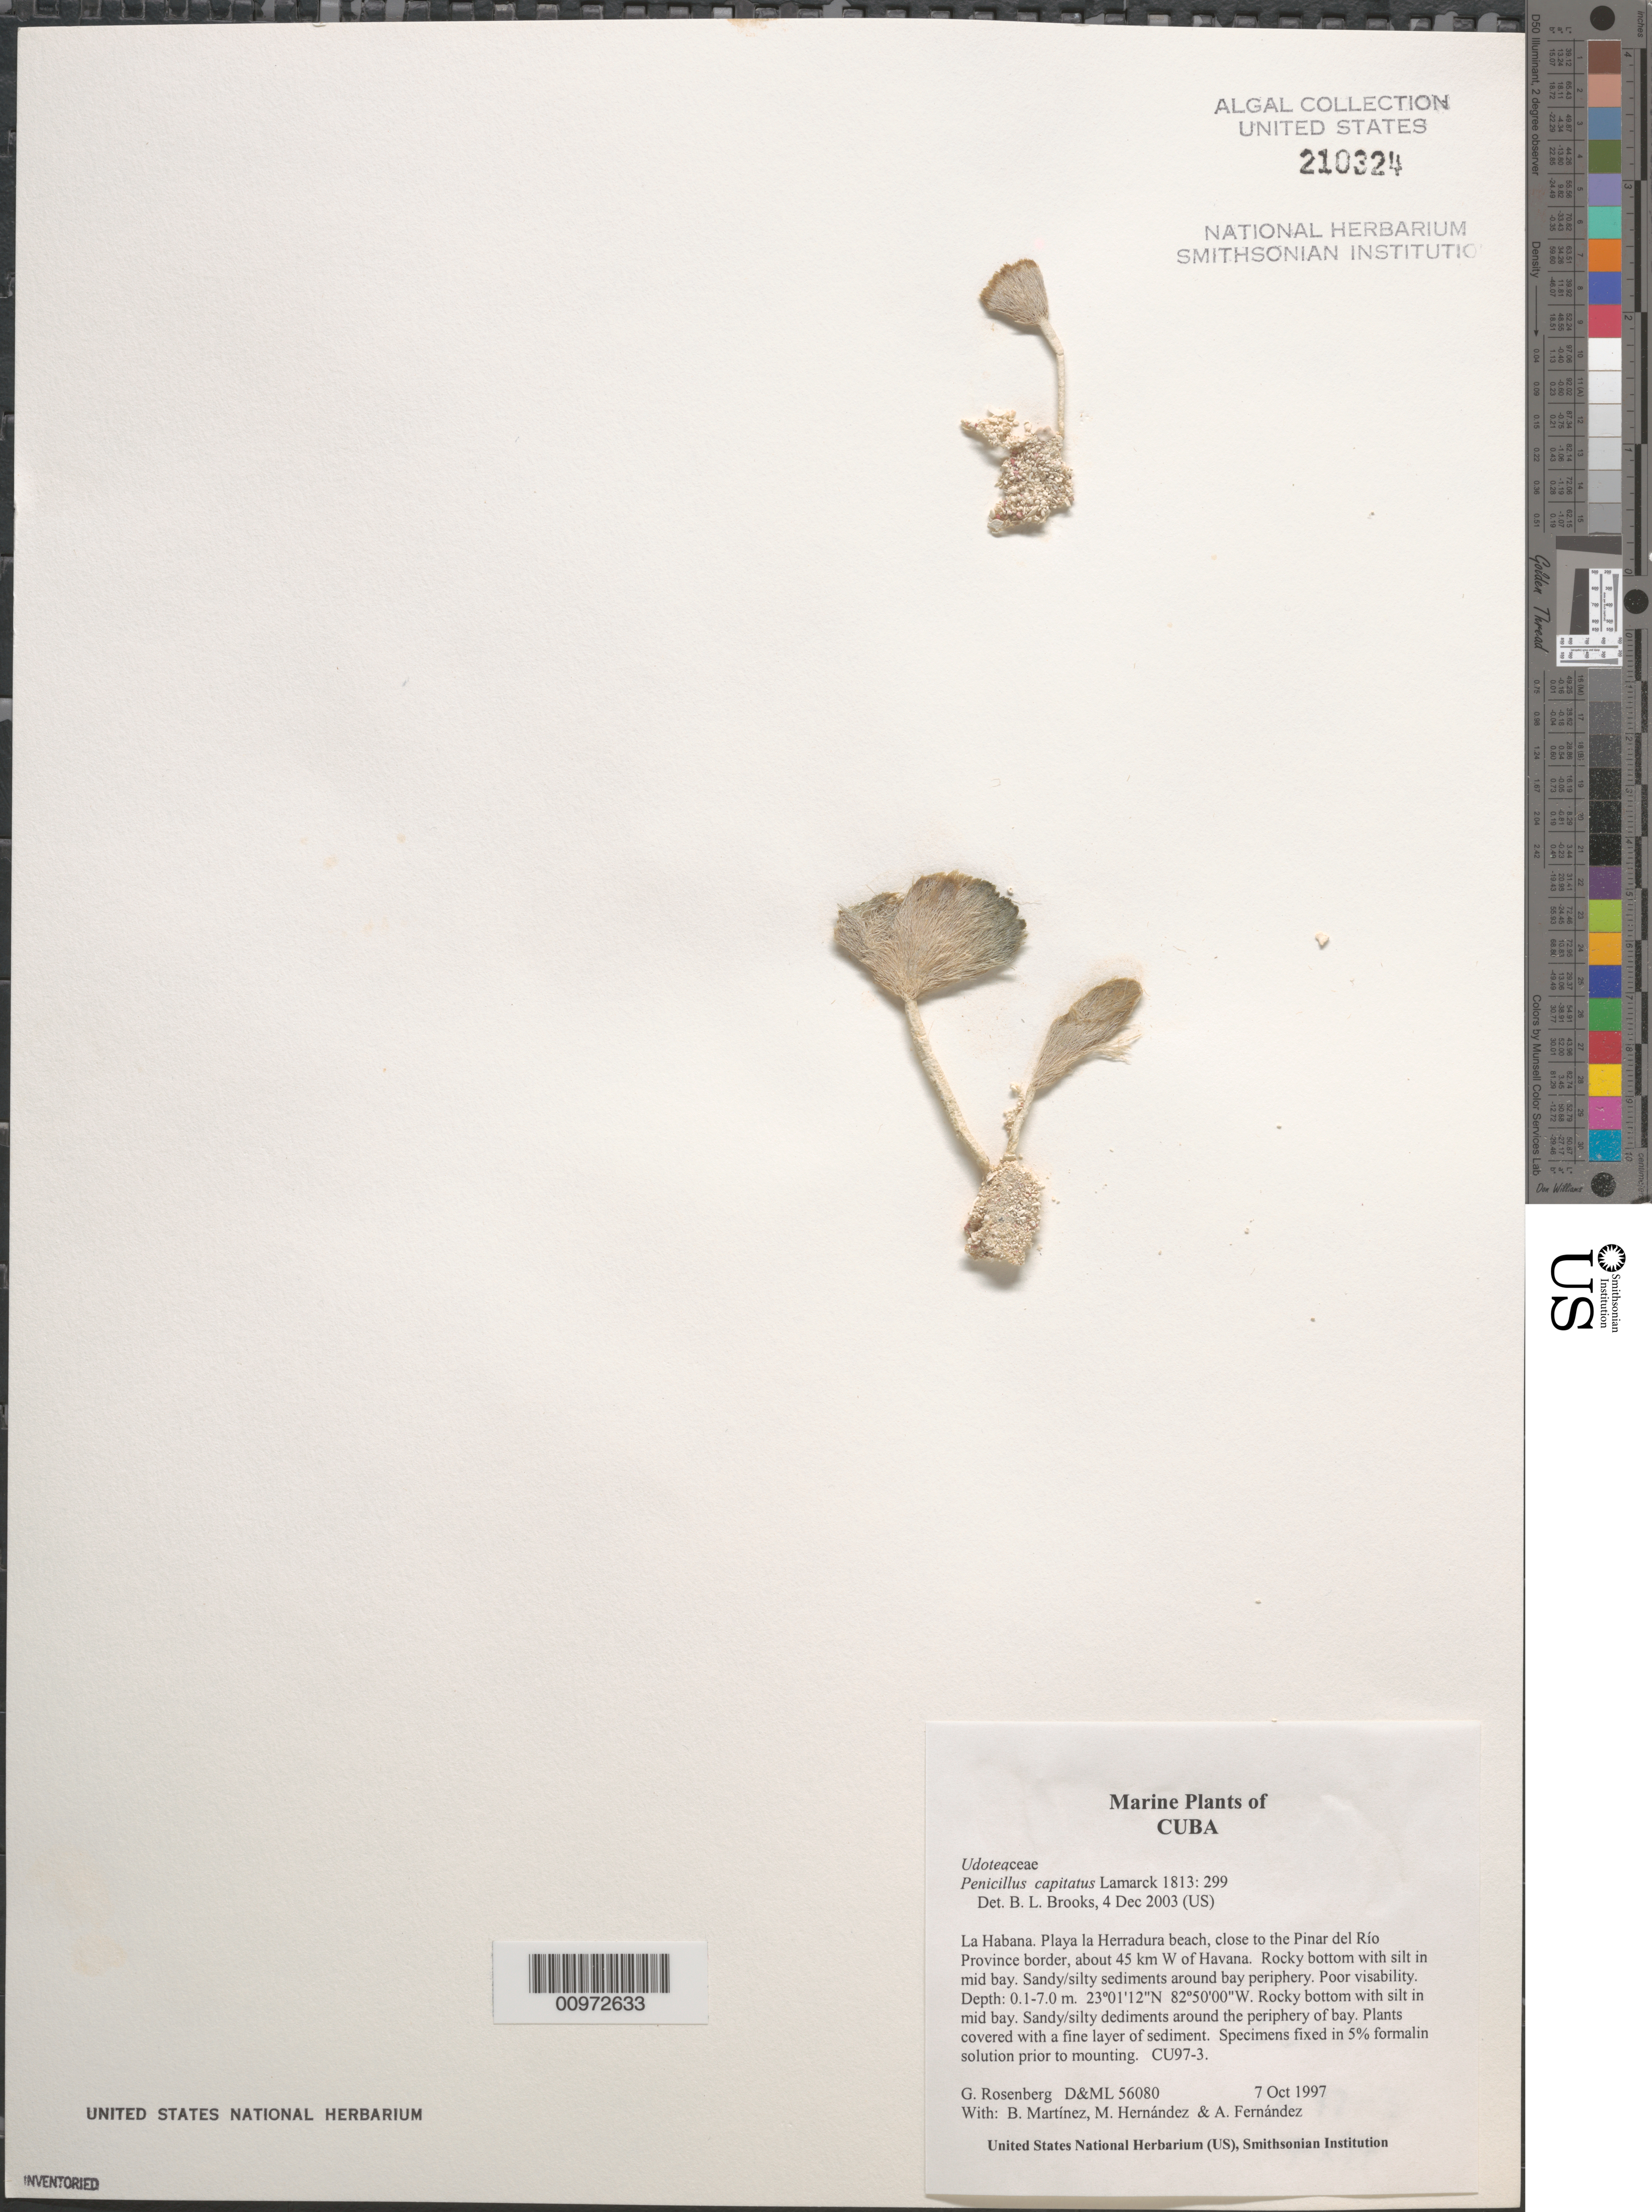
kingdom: Plantae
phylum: Chlorophyta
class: Ulvophyceae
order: Bryopsidales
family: Udoteaceae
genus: Penicillus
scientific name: Penicillus capitatus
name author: Lam.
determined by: Brooks, B. L., (BOT), Smithsonian Institution - National Museum of Natural History (UNITED STATES)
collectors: G. Rosenberg, B. Martinez, M. Hernandez & A. Fernandez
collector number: D&ML 56080 & CU97-3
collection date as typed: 07 Oct 1997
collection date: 1997-10-07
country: Cuba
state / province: La Habana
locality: Playa la Herradura Beach, close to Pinar del Rio Province border, ca. 45 km west of Havana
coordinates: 23 01'12"N, 82 50'00"W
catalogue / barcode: US 210324